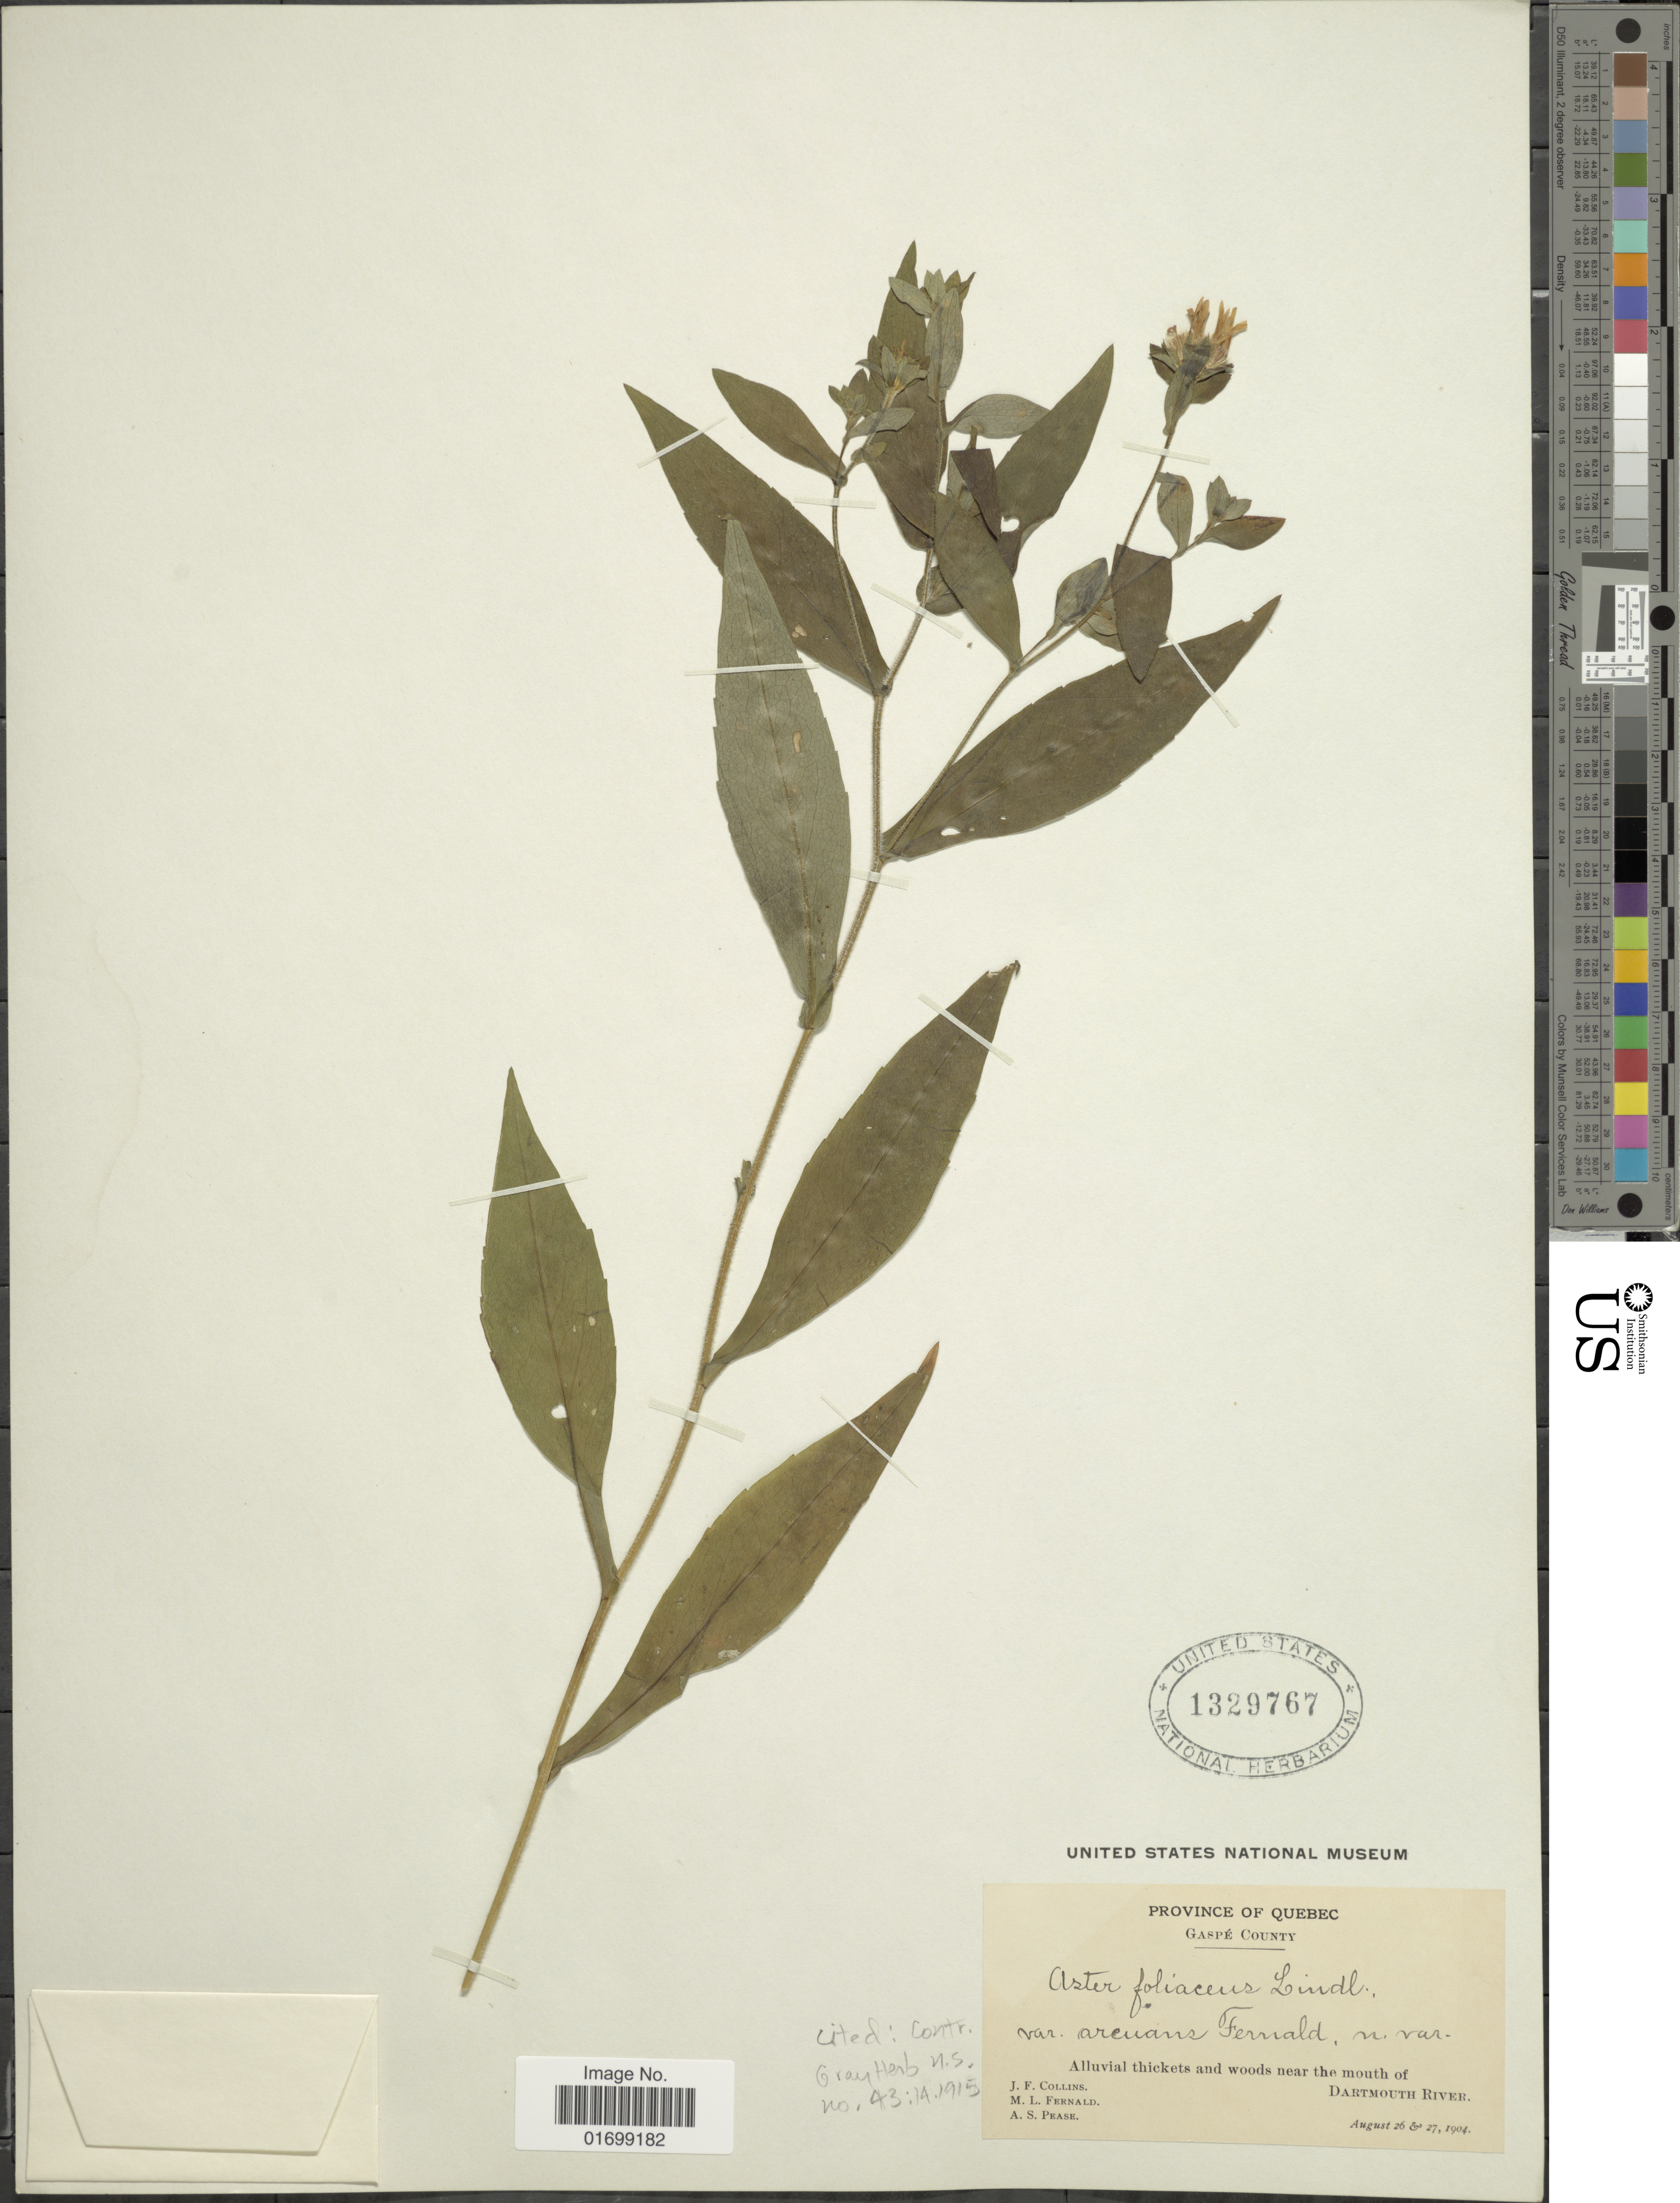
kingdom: Plantae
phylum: Tracheophyta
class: Magnoliopsida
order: Asterales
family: Asteraceae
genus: Symphyotrichum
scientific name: Symphyotrichum foliaceum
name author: (Lindl. ex DC.) G.L. Nesom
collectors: J. Collins, M. L. Fernald & A. S. Pease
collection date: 1904-08-26/1904-08-27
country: Canada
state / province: Quebec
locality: Gaspé County, Alluvial thickets and woods near the mouth of Dartmouth River.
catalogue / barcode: US 1329767